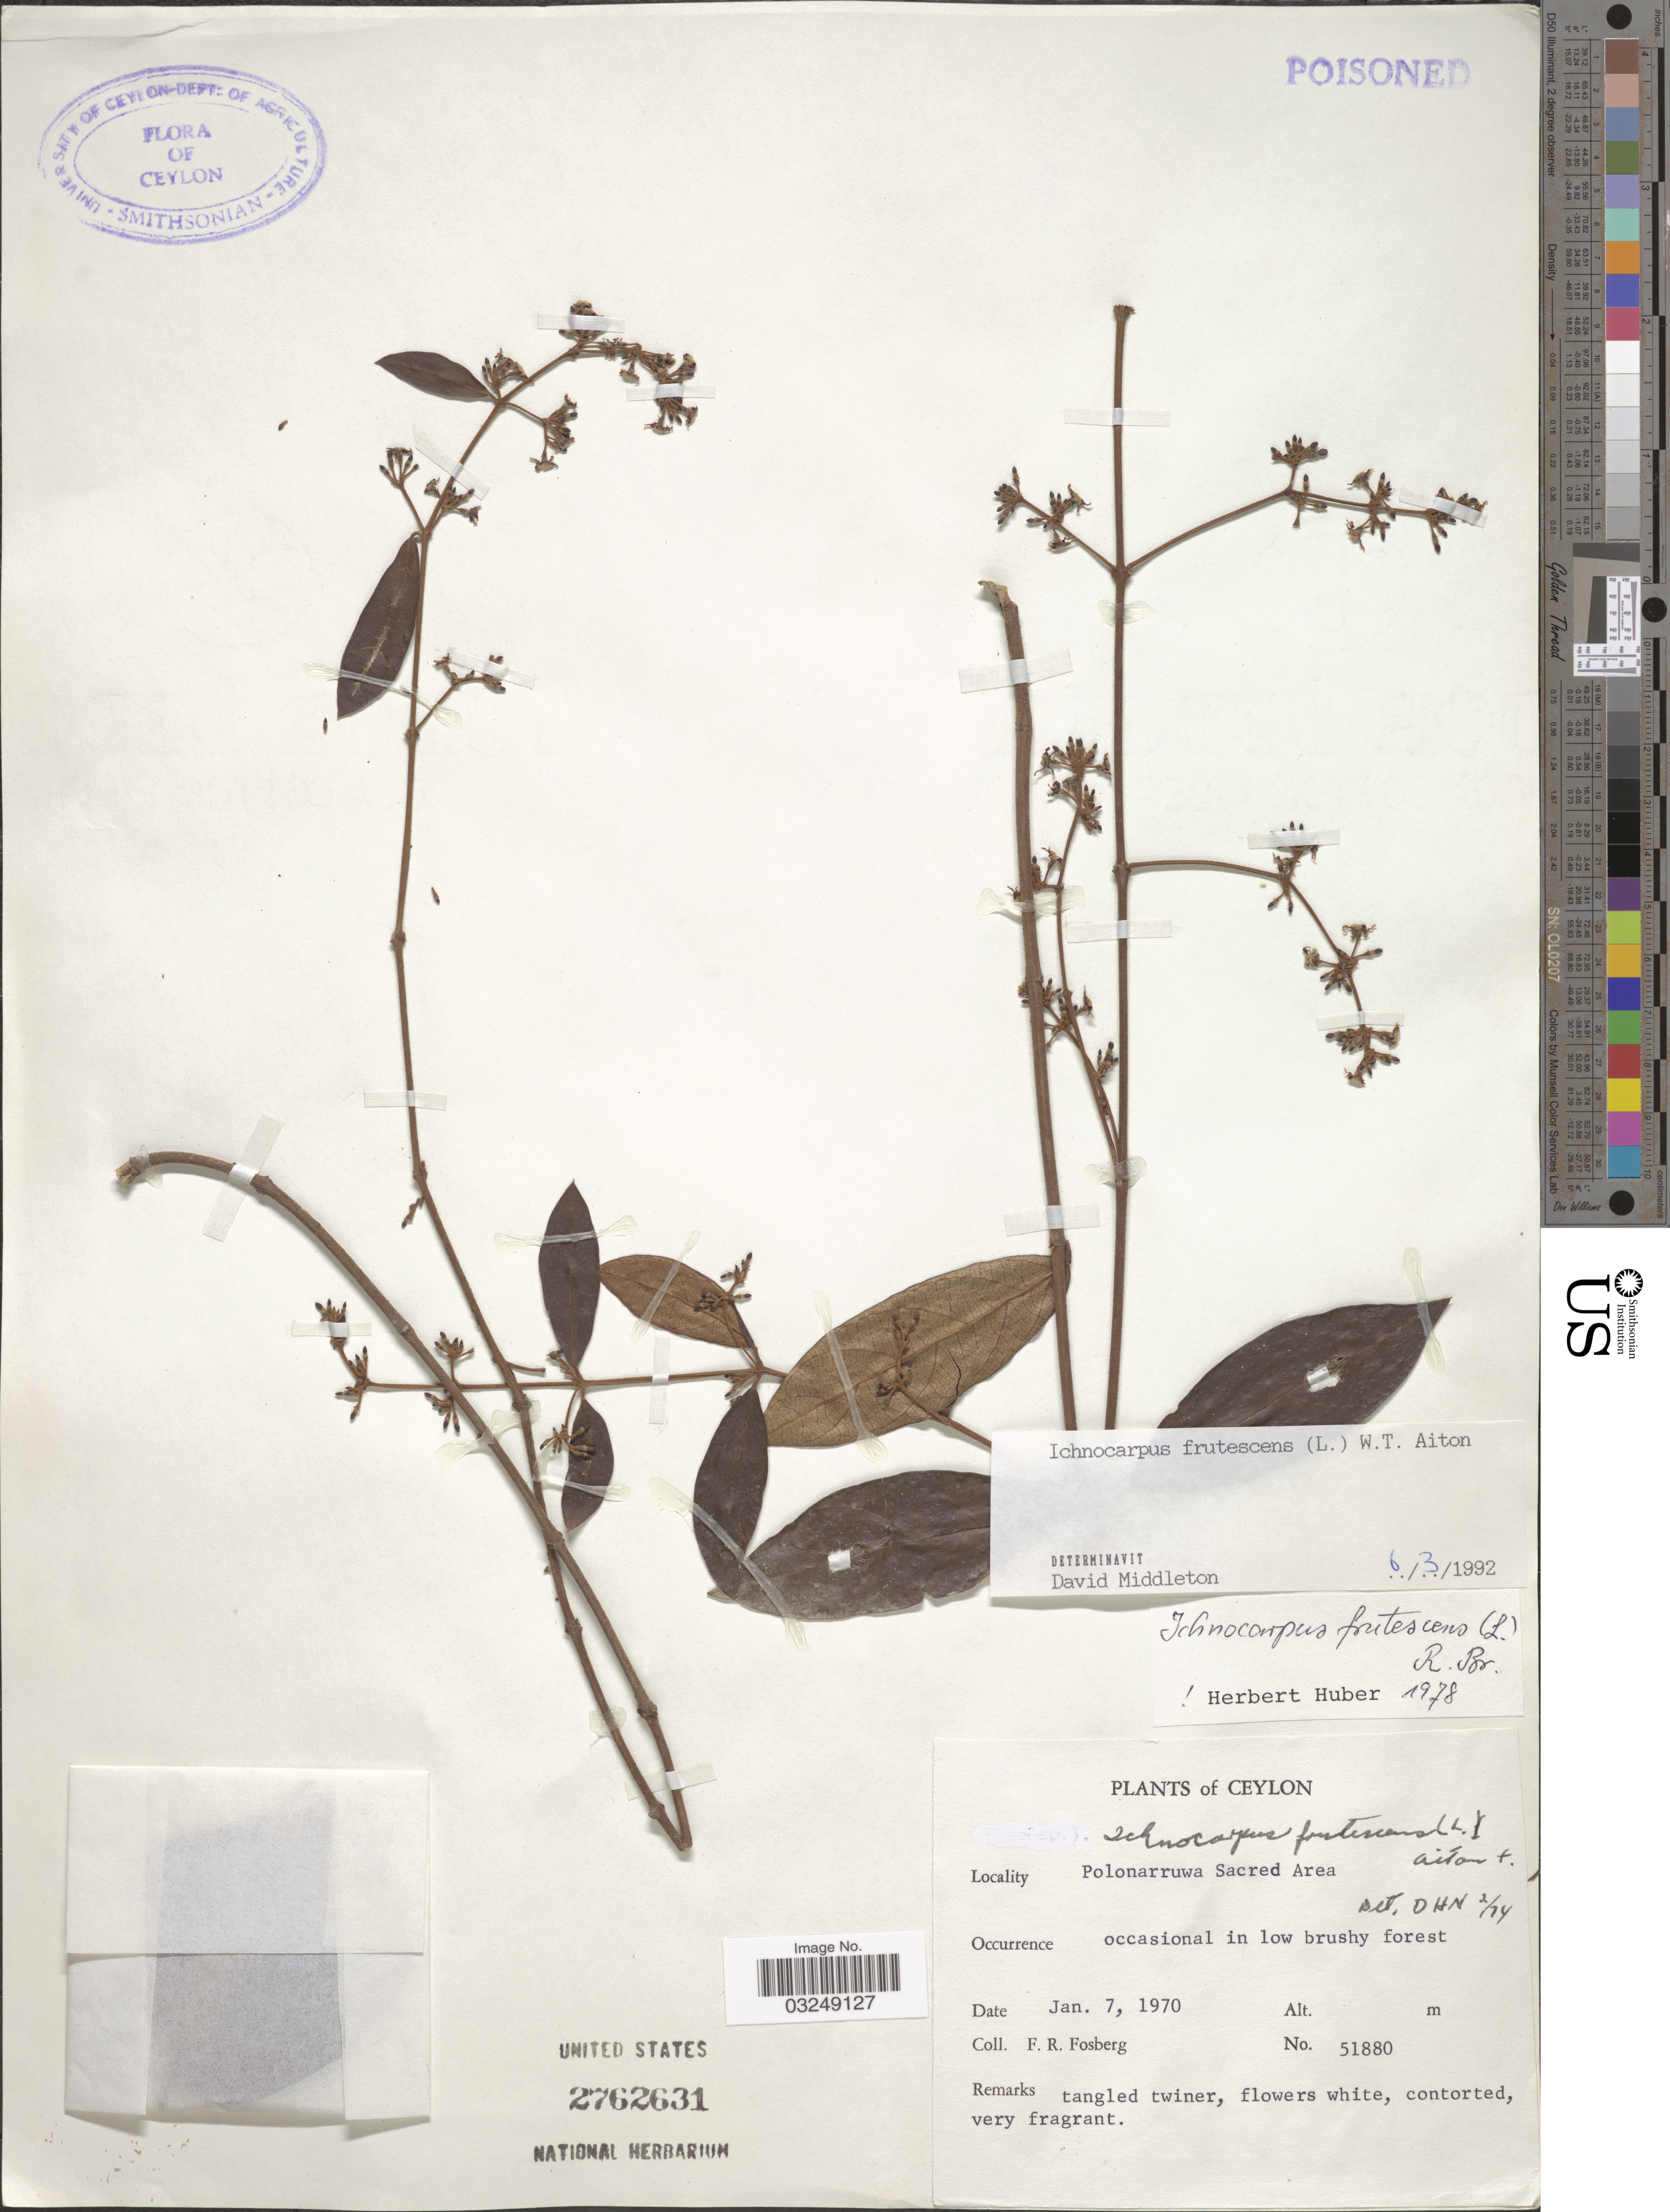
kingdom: Plantae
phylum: Tracheophyta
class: Magnoliopsida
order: Gentianales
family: Apocynaceae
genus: Ichnocarpus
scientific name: Ichnocarpus frutescens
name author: (L.) W.T. Aiton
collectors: F. R. Fosberg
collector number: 51880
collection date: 1970-01-07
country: Sri Lanka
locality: Ceylon. Polonarruwa Sacred Area.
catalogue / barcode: US 2762631